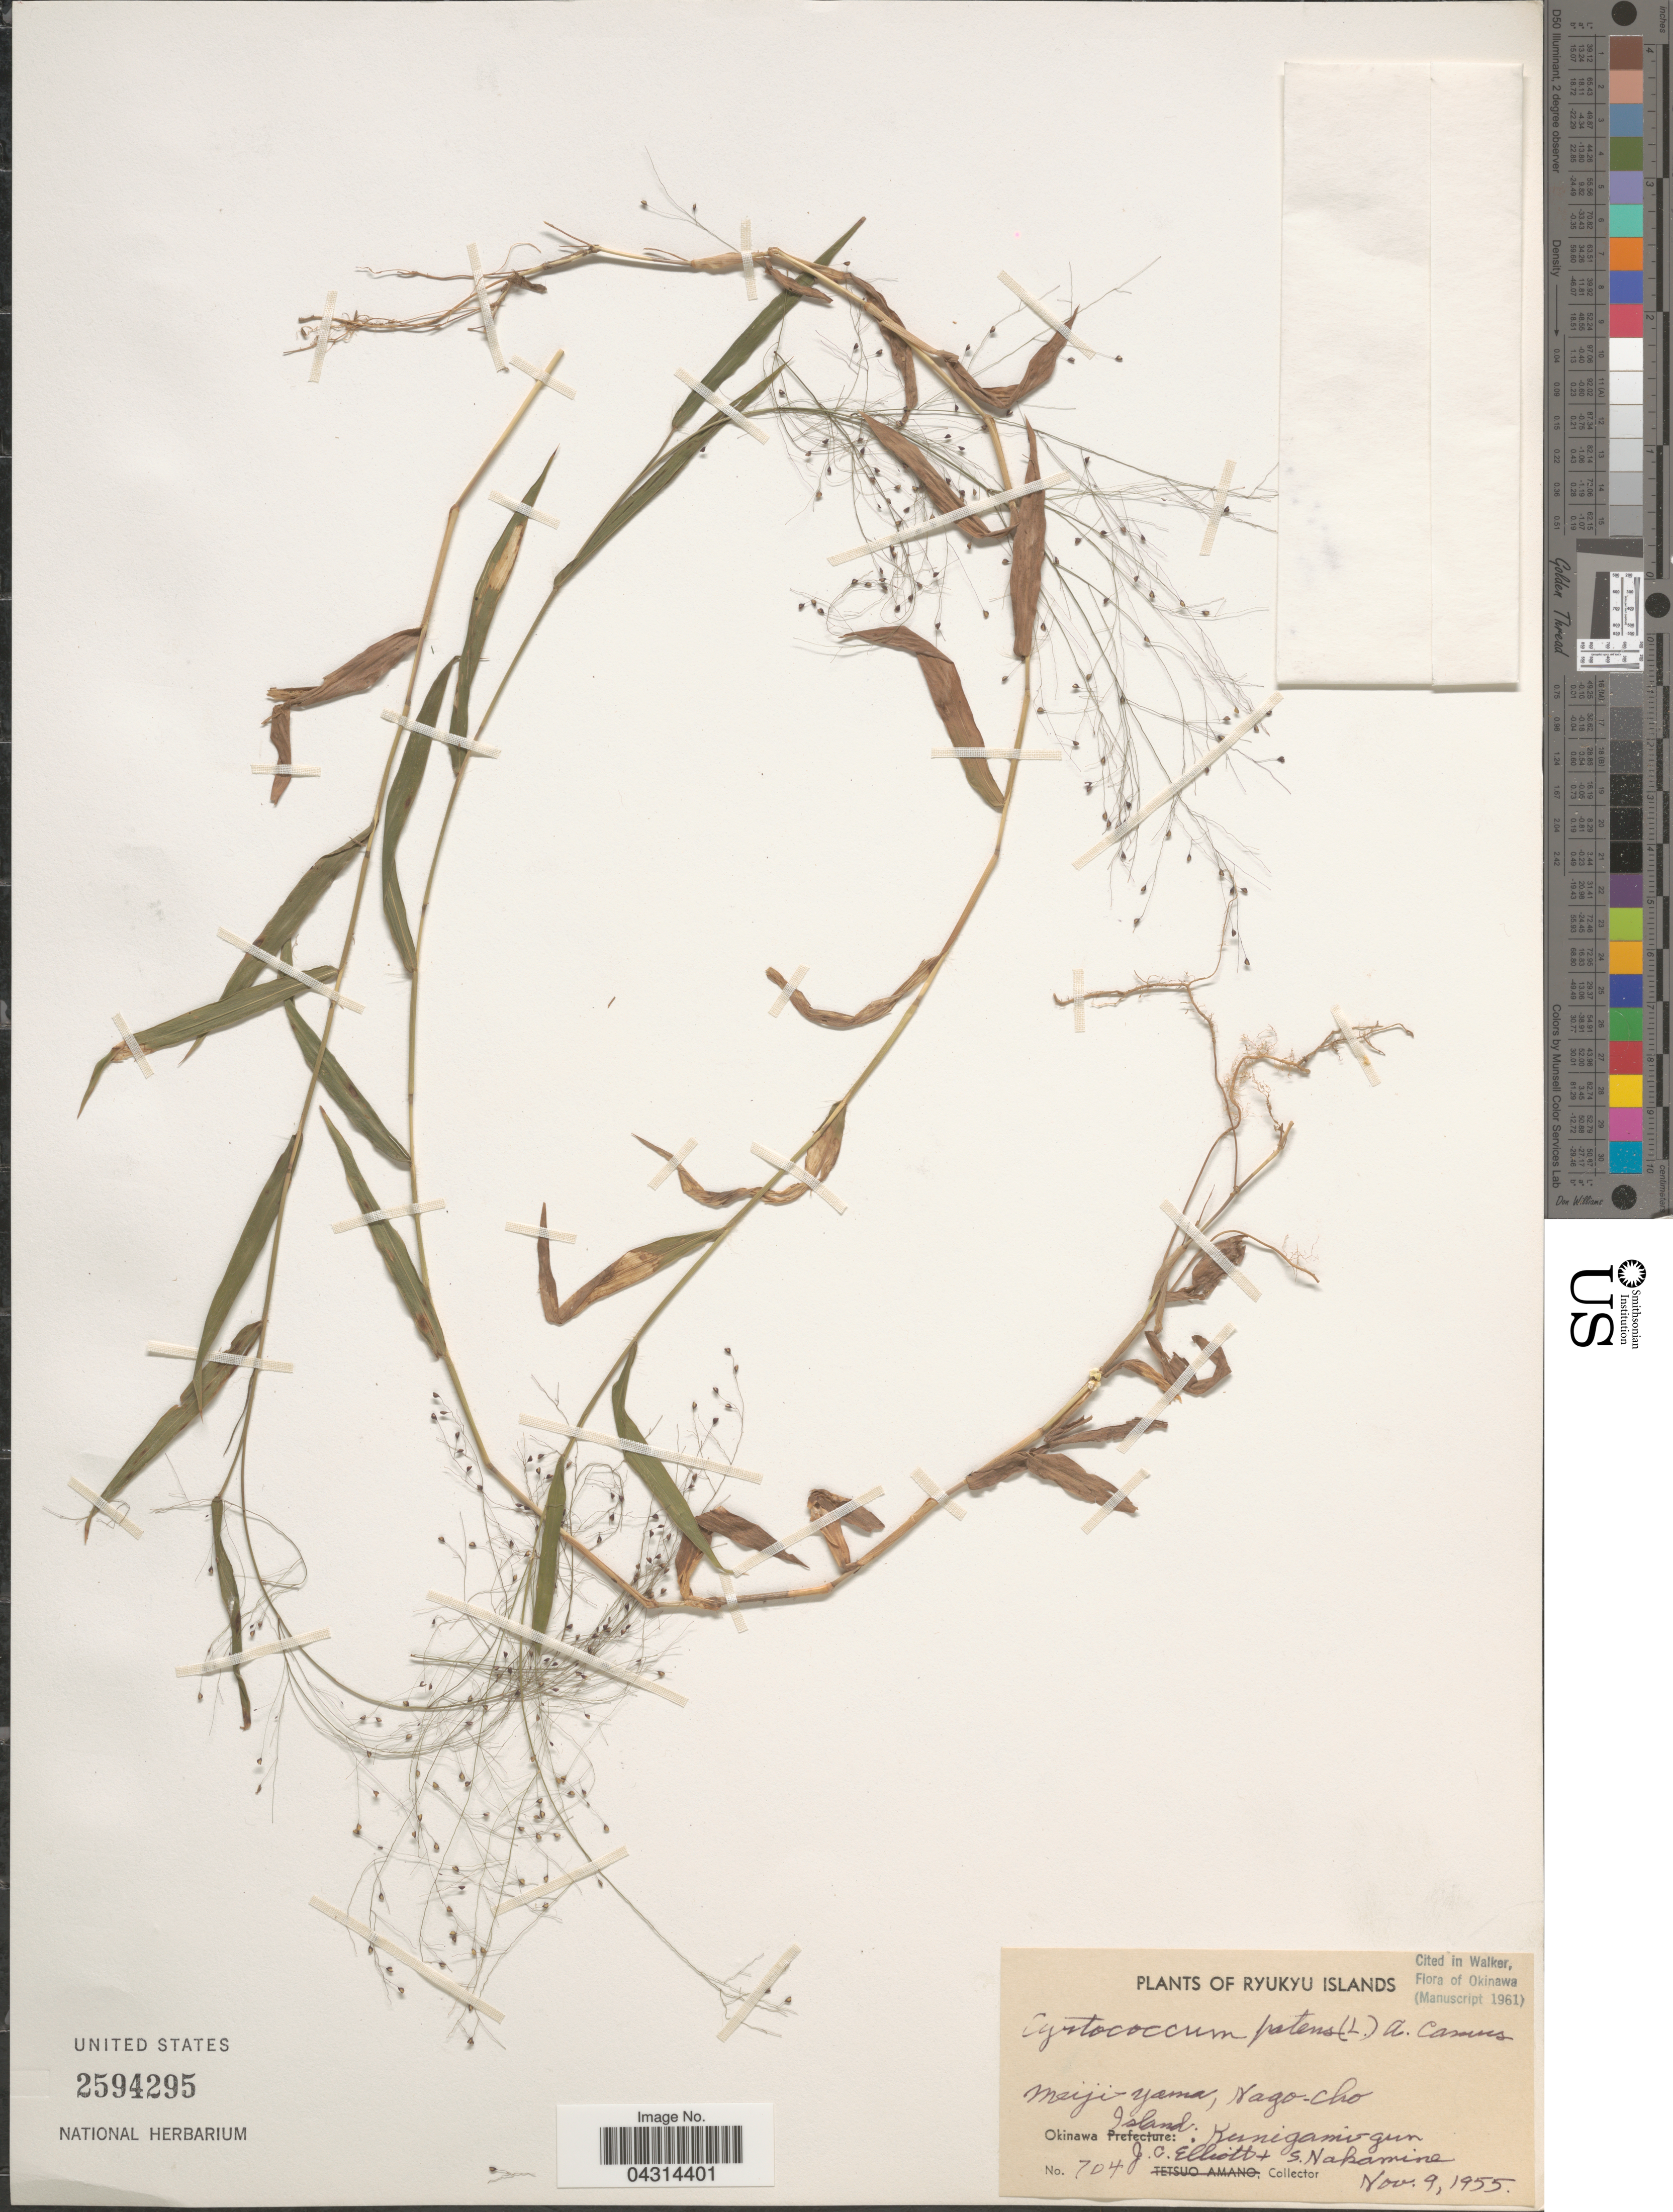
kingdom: Plantae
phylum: Tracheophyta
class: Liliopsida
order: Poales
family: Poaceae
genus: Cyrtococcum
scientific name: Cyrtococcum patens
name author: (L.) A. Camus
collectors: J. C. Elliott & S. Nakamine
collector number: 704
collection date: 1955-11-09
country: Japan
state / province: Okinawa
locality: Ryukyu Islands. Meiji-yama, Nago-cho. Okinawa Island: Kunigami-gun.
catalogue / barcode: US 2594295